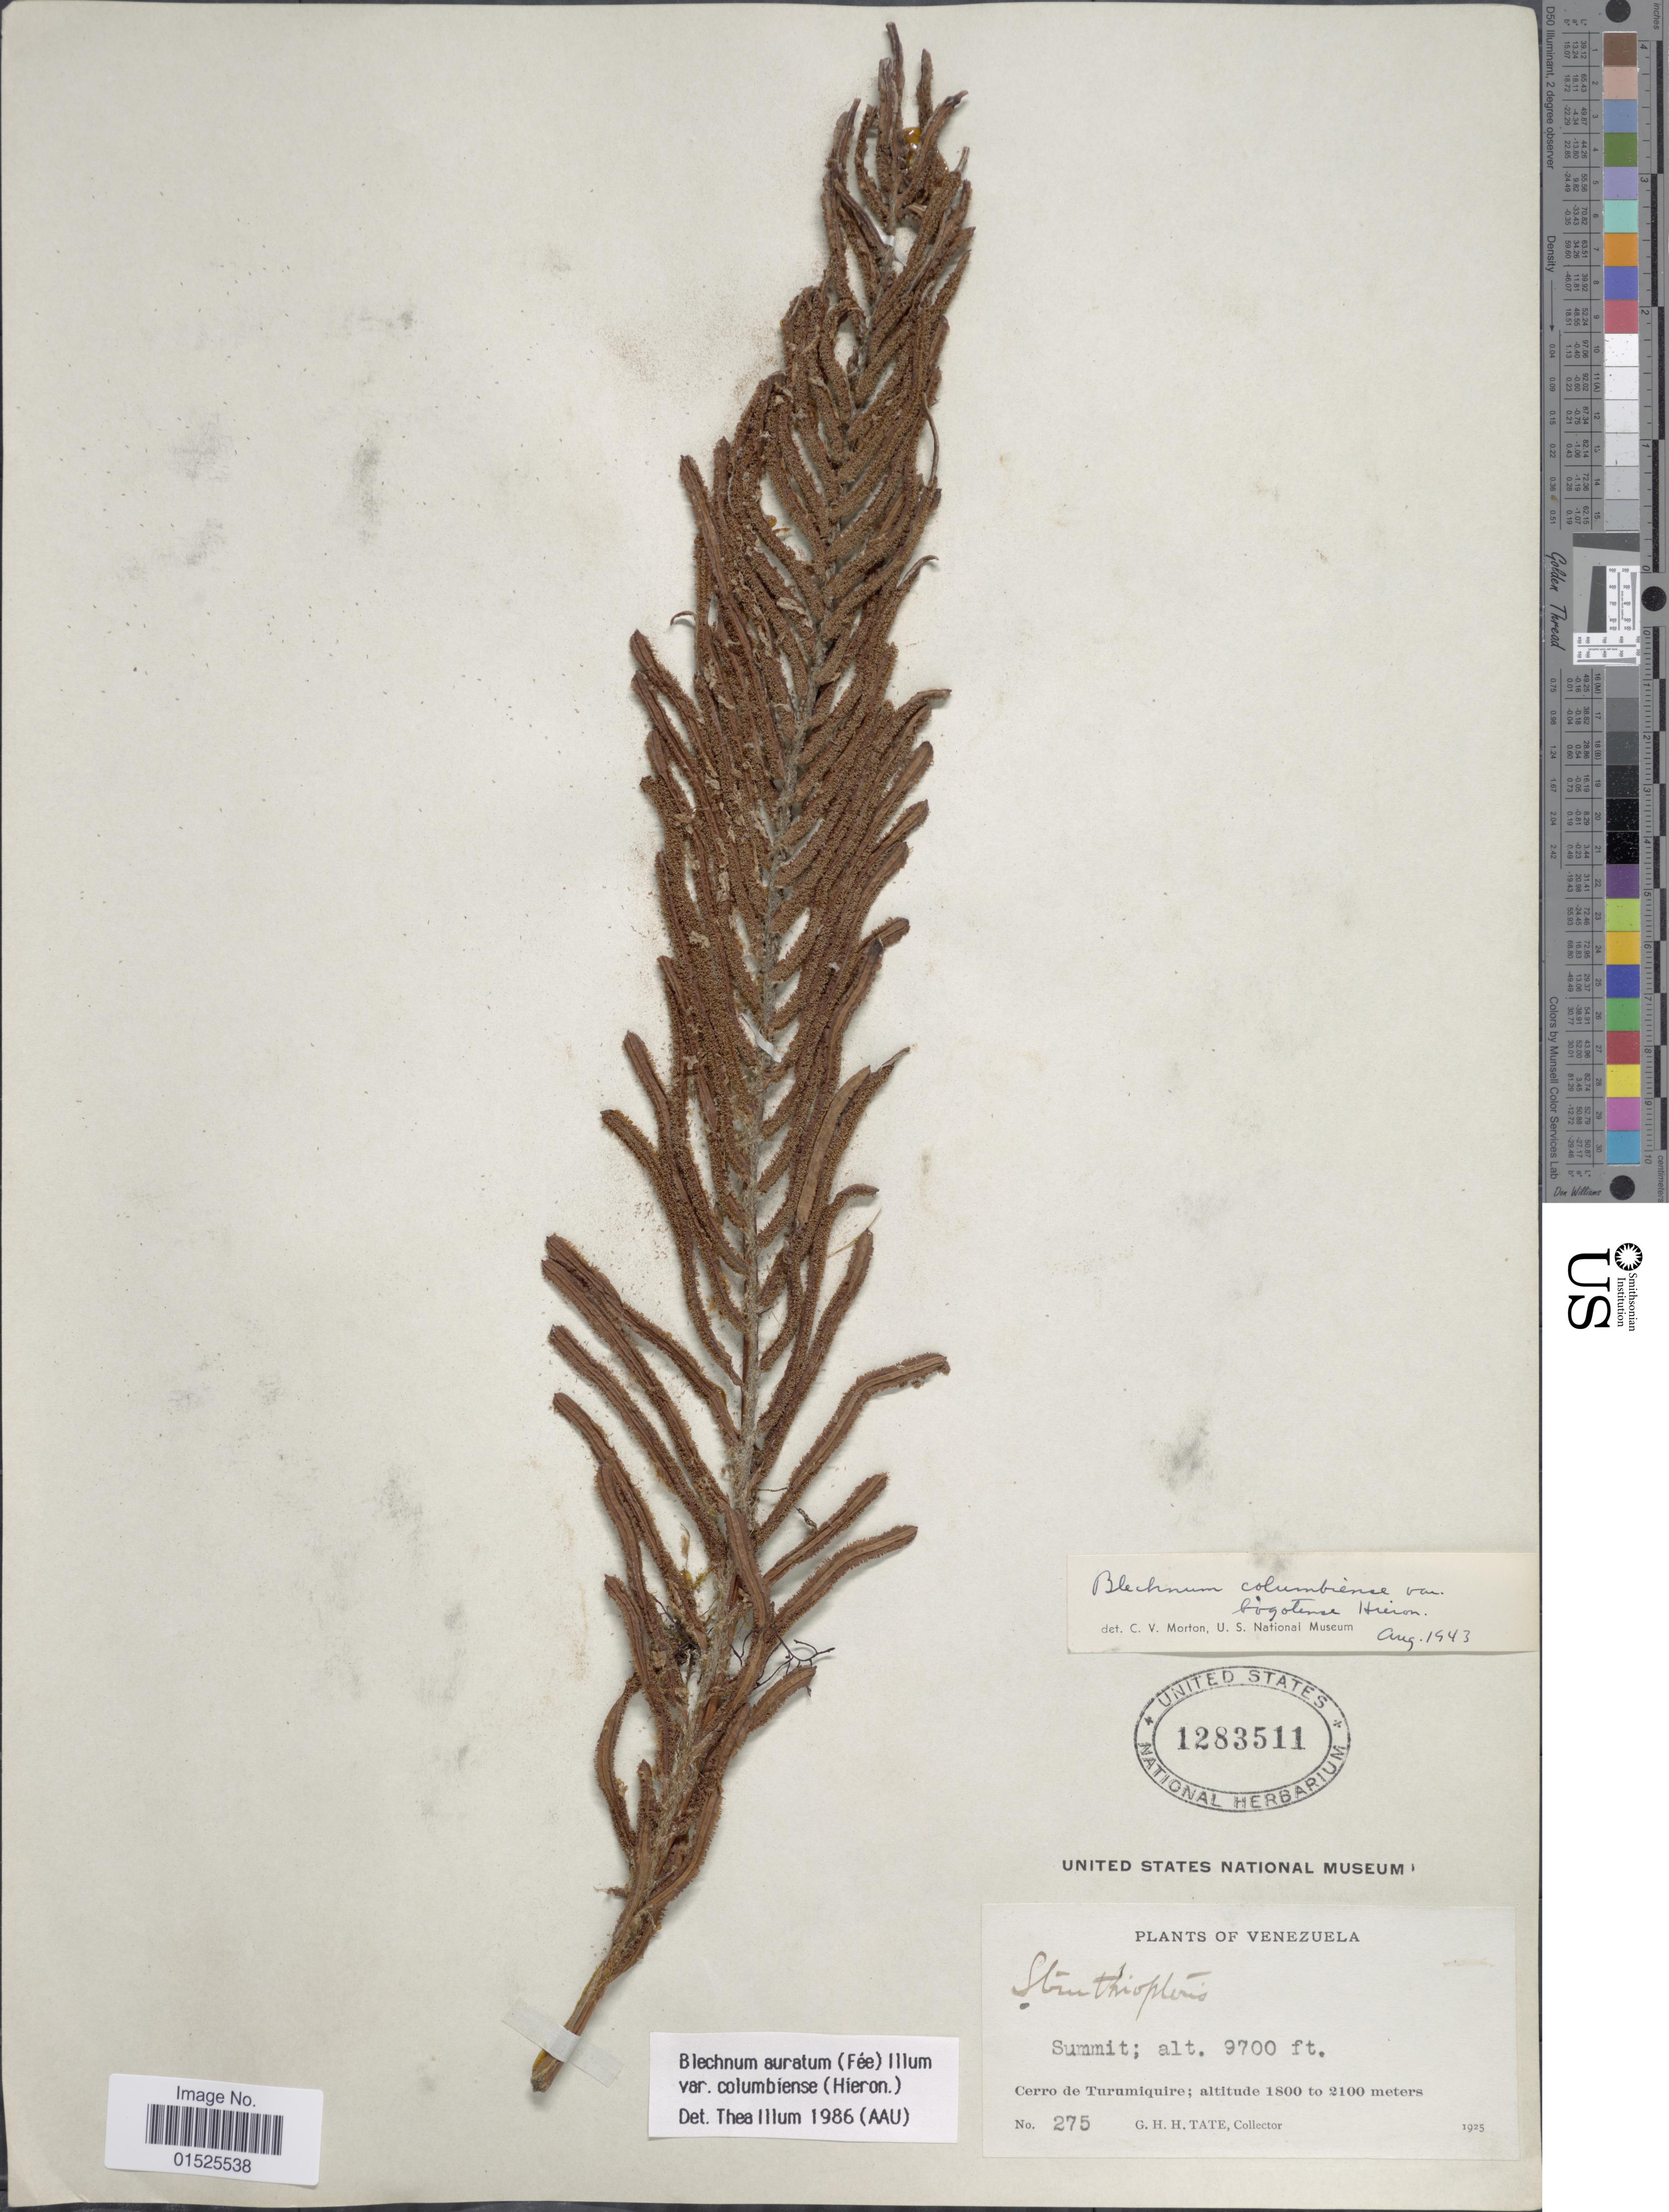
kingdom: Plantae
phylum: Tracheophyta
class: Polypodiopsida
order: Polypodiales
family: Blechnaceae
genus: Blechnum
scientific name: Blechnum columbiense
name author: Hieron.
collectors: G. H. H.Tate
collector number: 275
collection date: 1925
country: Venezuela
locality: Summit. Cerro de Turumiquire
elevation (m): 2957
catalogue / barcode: US 1283511